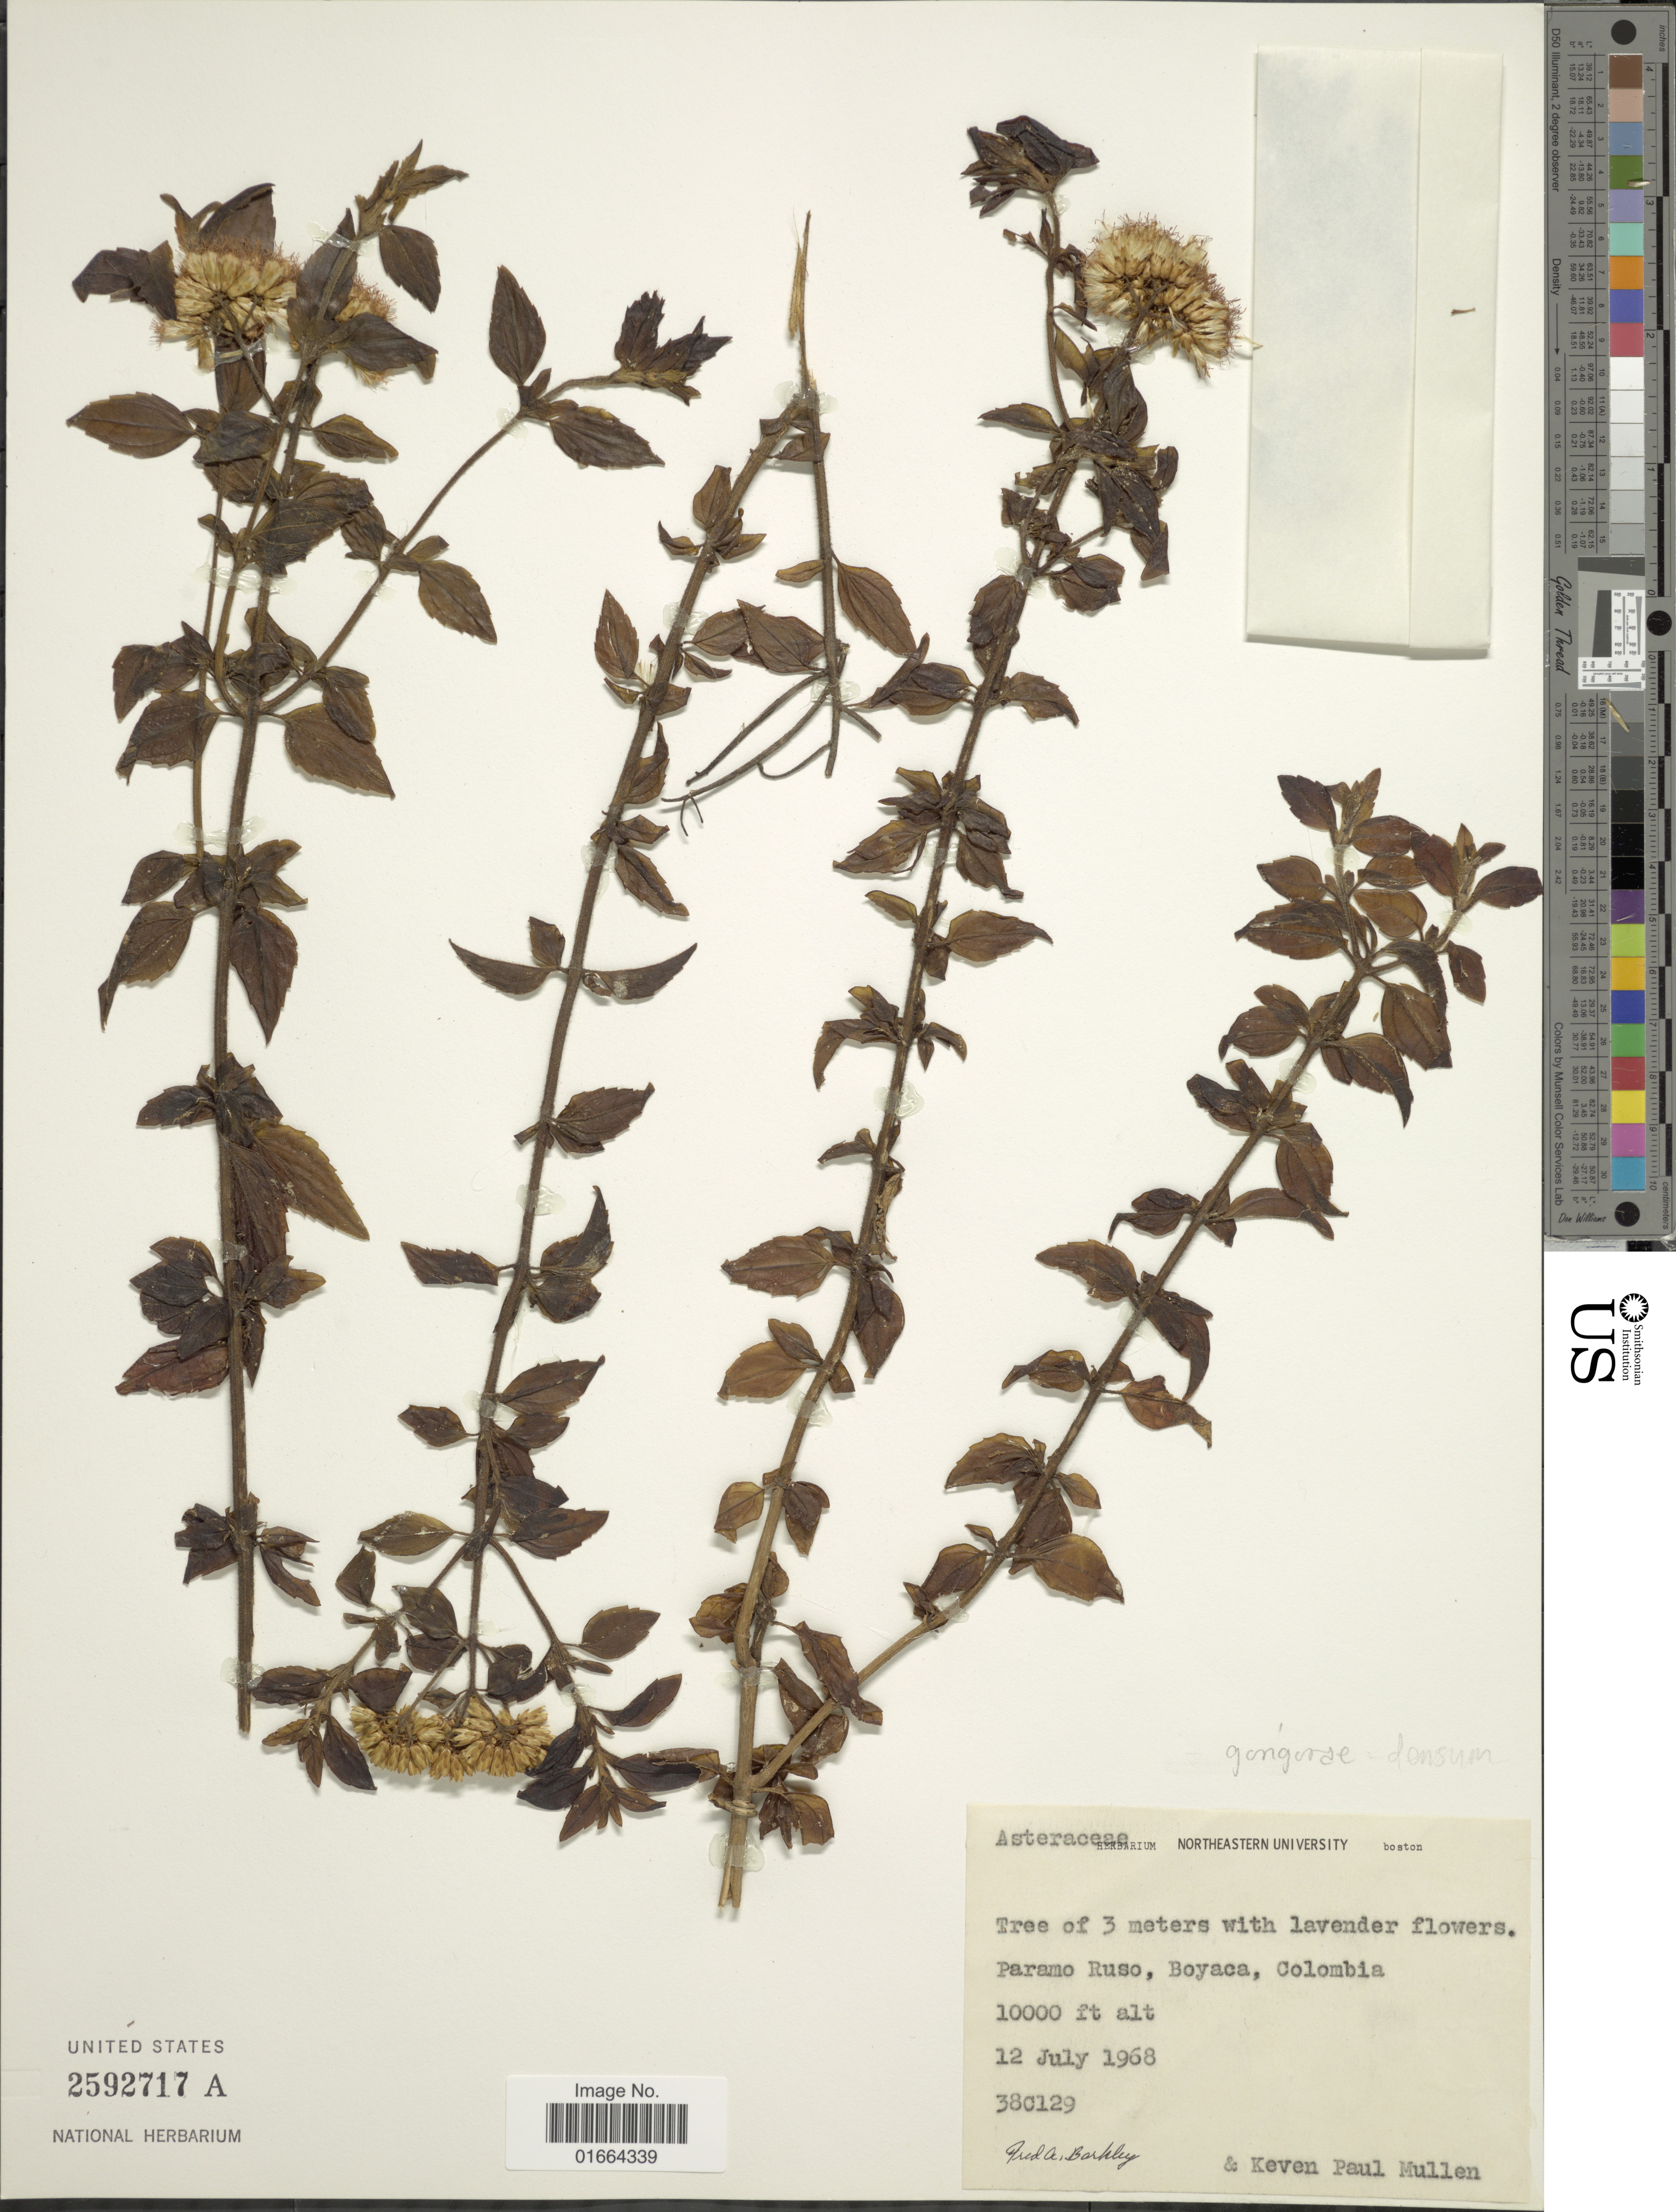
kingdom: Plantae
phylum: Tracheophyta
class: Magnoliopsida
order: Asterales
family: Asteraceae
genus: Asplundianthus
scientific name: Asplundianthus densus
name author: (Benth.) R.M. King & H. Rob.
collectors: F. A. Barkley & K. Mullen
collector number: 38C129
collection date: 1968-07-12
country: Colombia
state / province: Boyacá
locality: Paramo Ruso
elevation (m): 3048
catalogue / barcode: US 2592717A